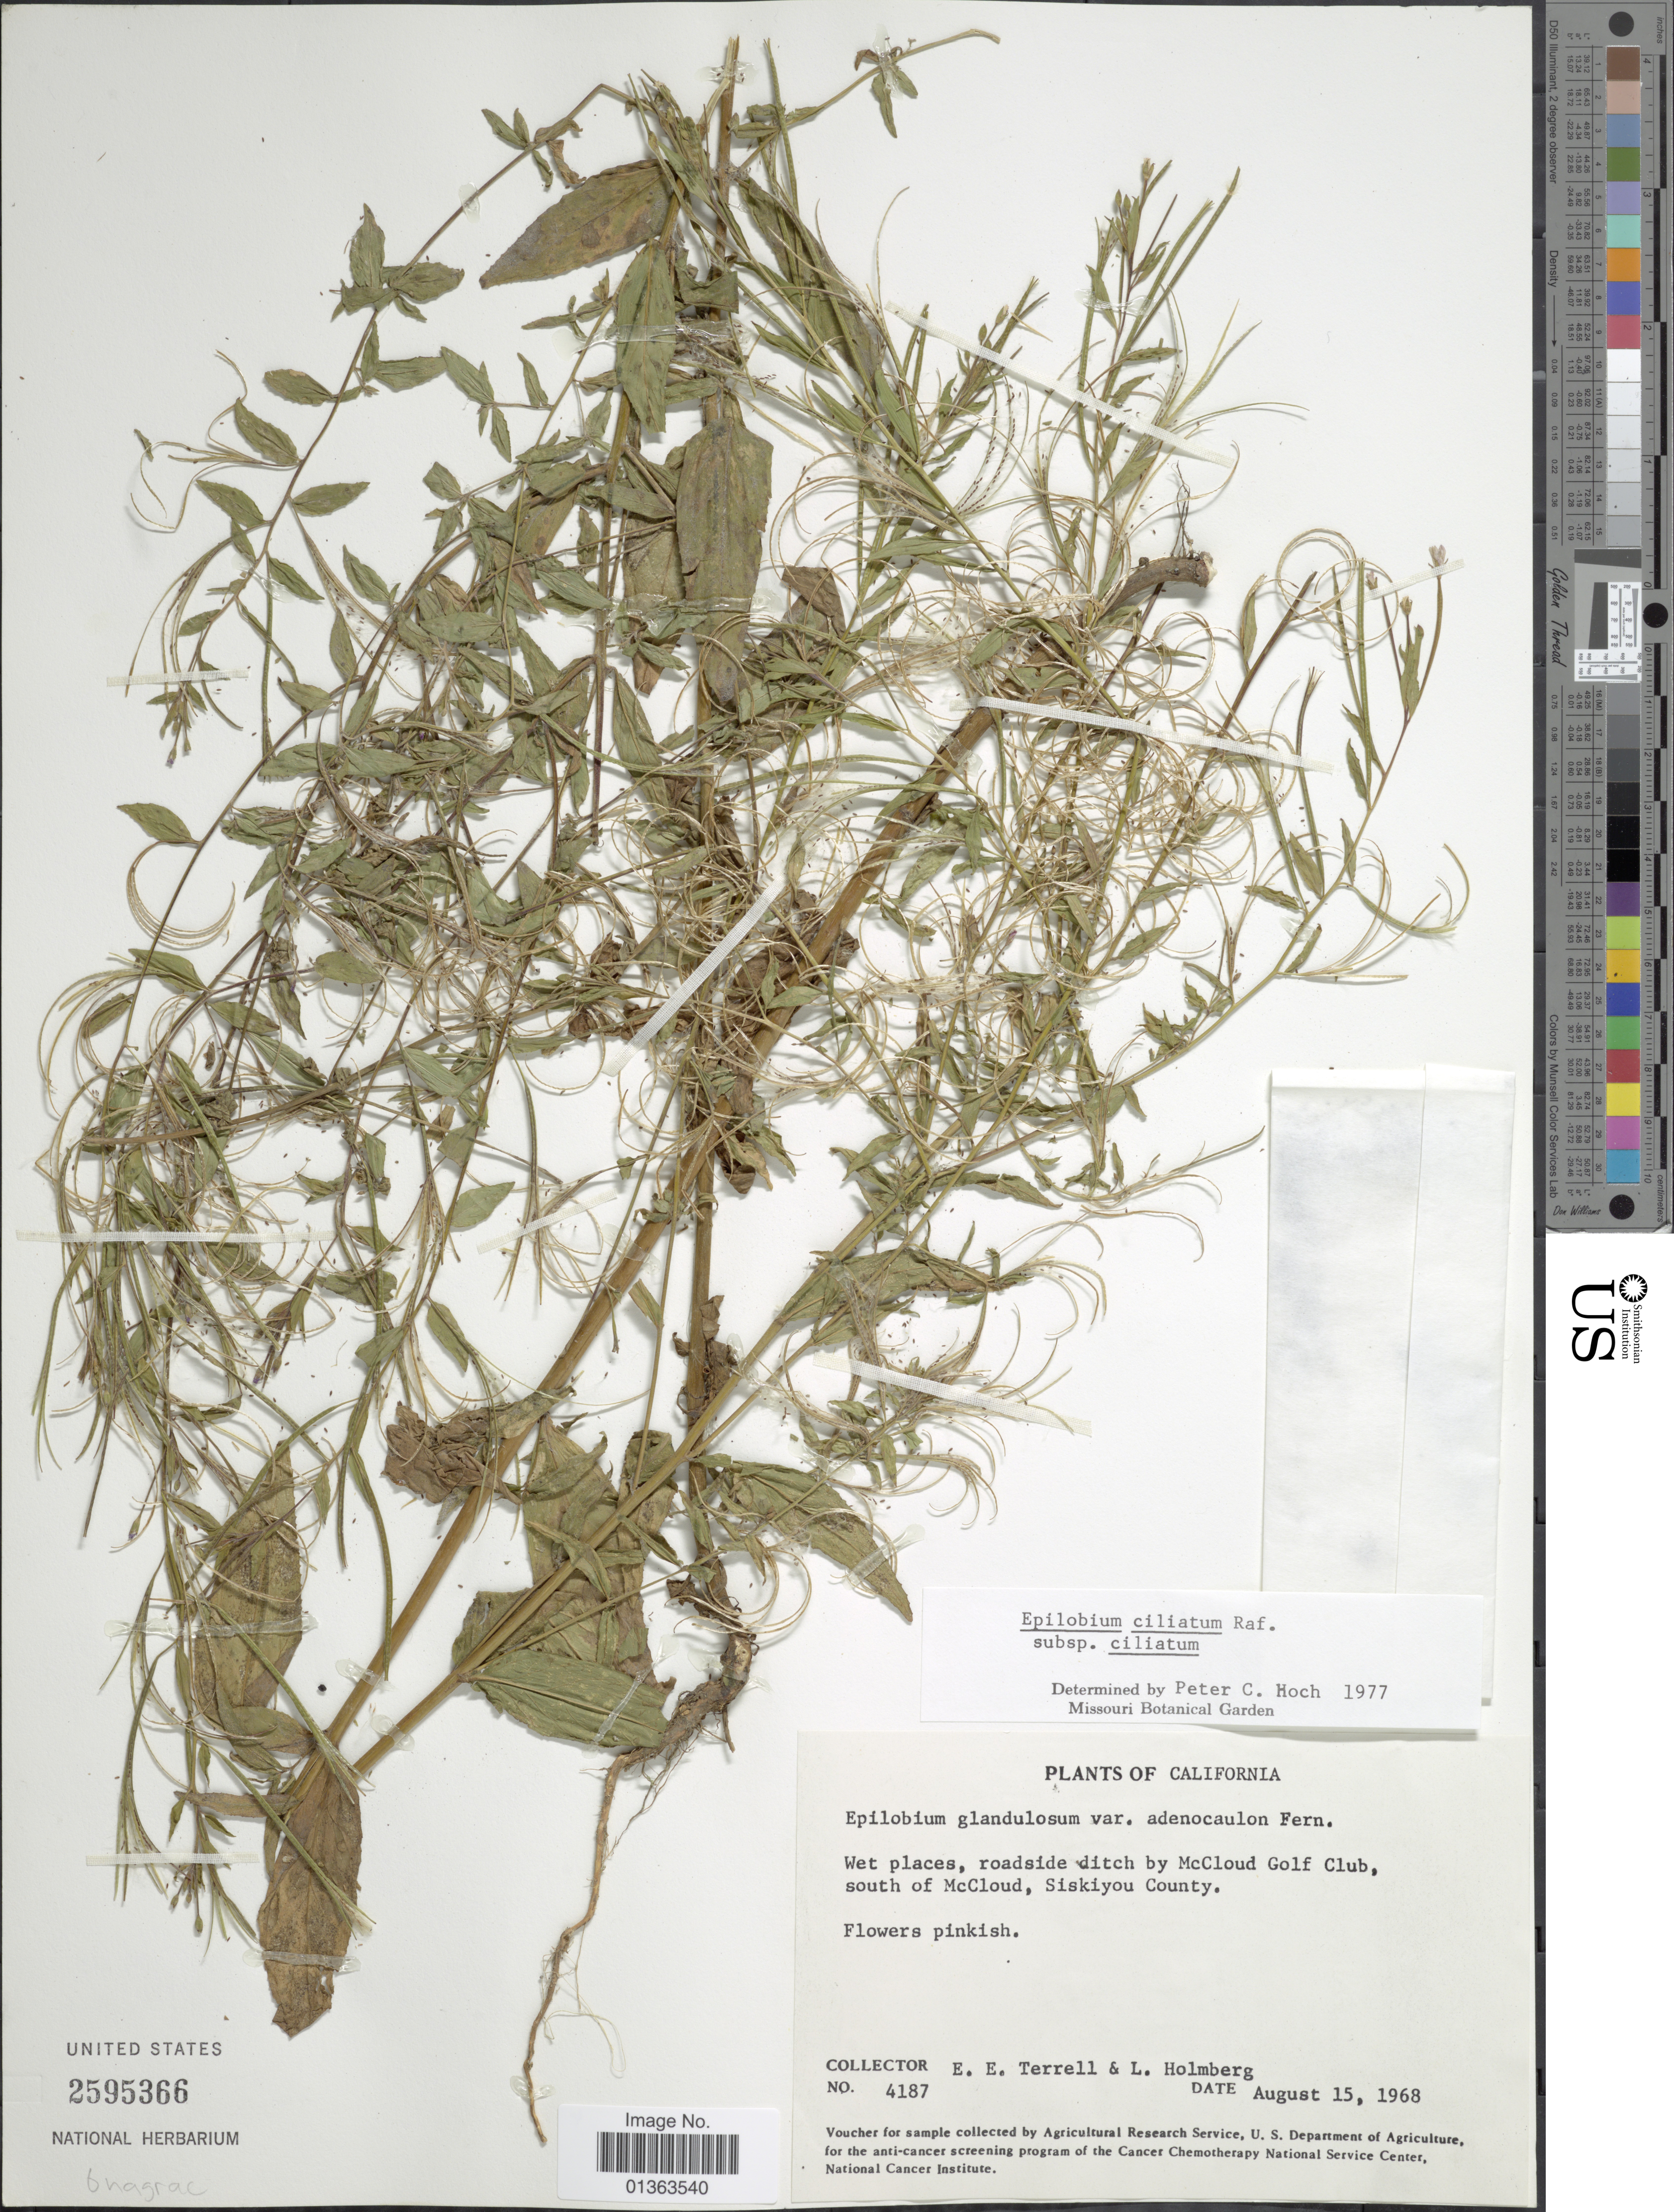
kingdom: Plantae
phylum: Tracheophyta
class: Magnoliopsida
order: Myrtales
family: Onagraceae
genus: Epilobium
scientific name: Epilobium ciliatum subsp. ciliatum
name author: Raf.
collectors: E. E. Terrell & L. Holmberg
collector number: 4187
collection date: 1968-08-15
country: United States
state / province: California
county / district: Siskiyou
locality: Wet places, roadside ditch by McCloud Golf Club, south of McCloud, Siskiyou County.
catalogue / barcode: US 2595366